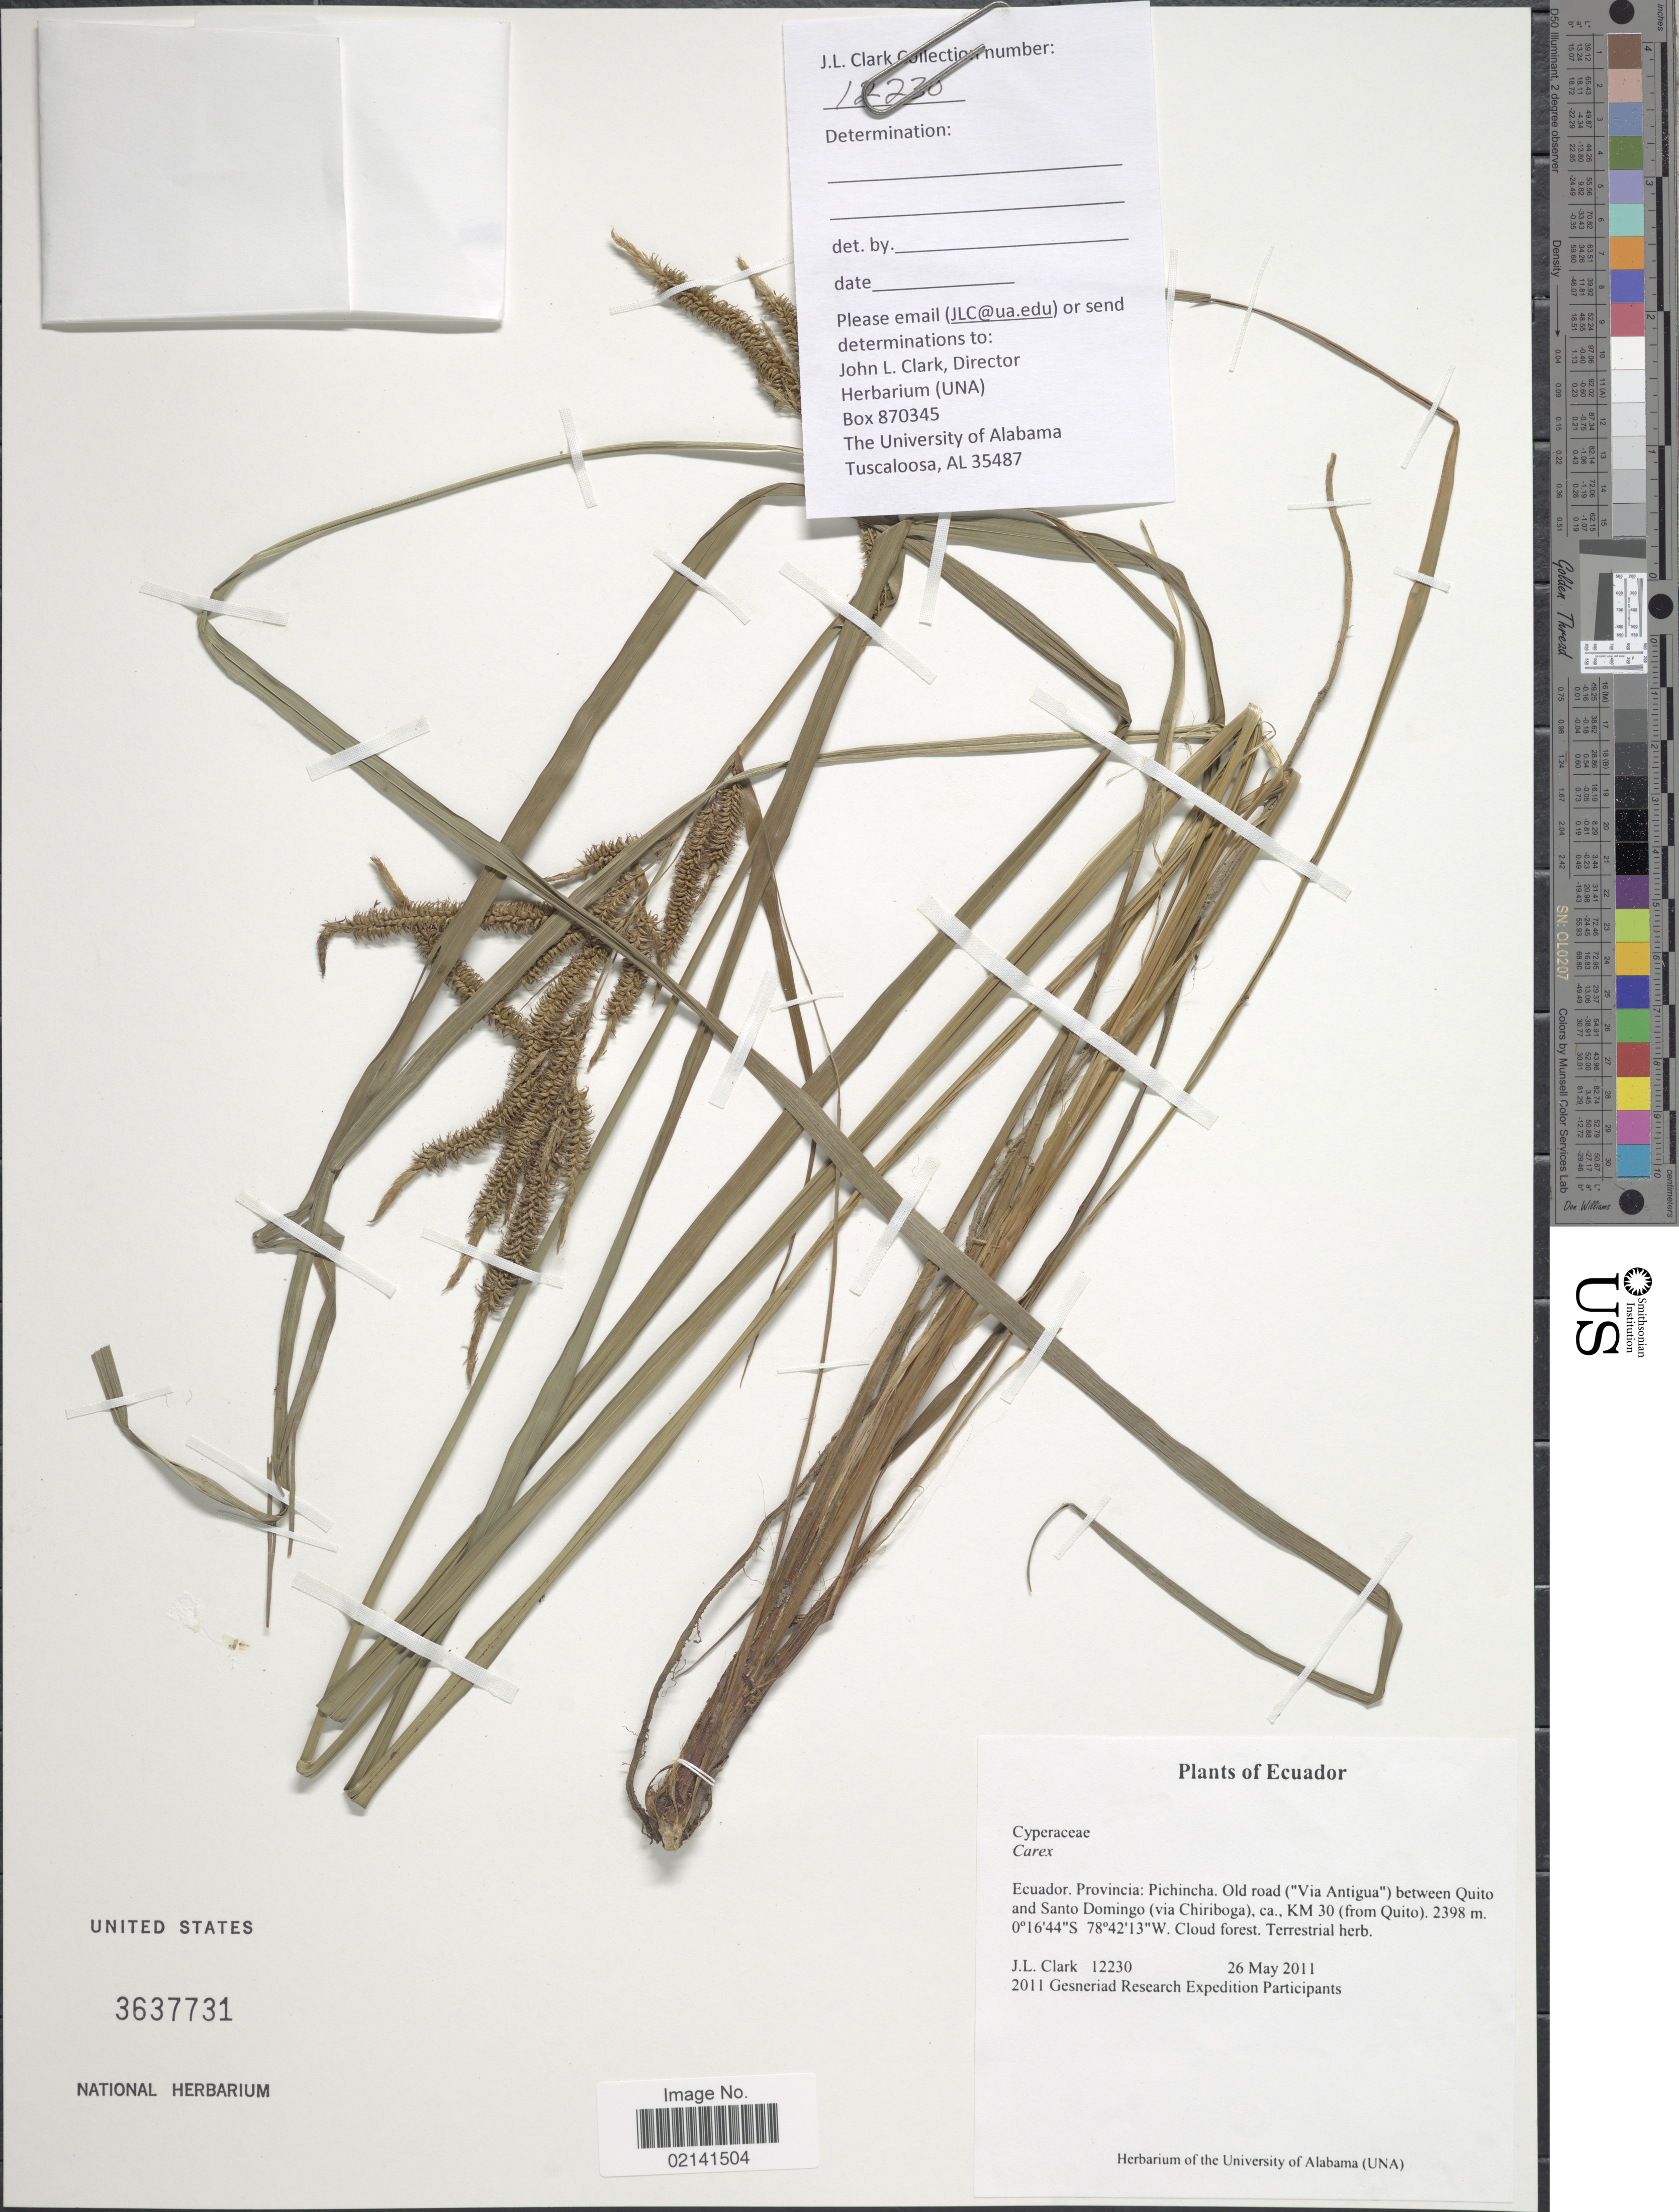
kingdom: Plantae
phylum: Tracheophyta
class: Liliopsida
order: Poales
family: Cyperaceae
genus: Carex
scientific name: Carex sp.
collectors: J. L. Clark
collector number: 12230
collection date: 2011-05-26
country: Ecuador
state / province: Pichincha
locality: Ecuador. Provincia: Pichincha. Old road ("Via Antigua") between Quito and Santo Domingo (via Chiriboga), ca. KM 30 (from Quito).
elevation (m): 2398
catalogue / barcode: US 3637731